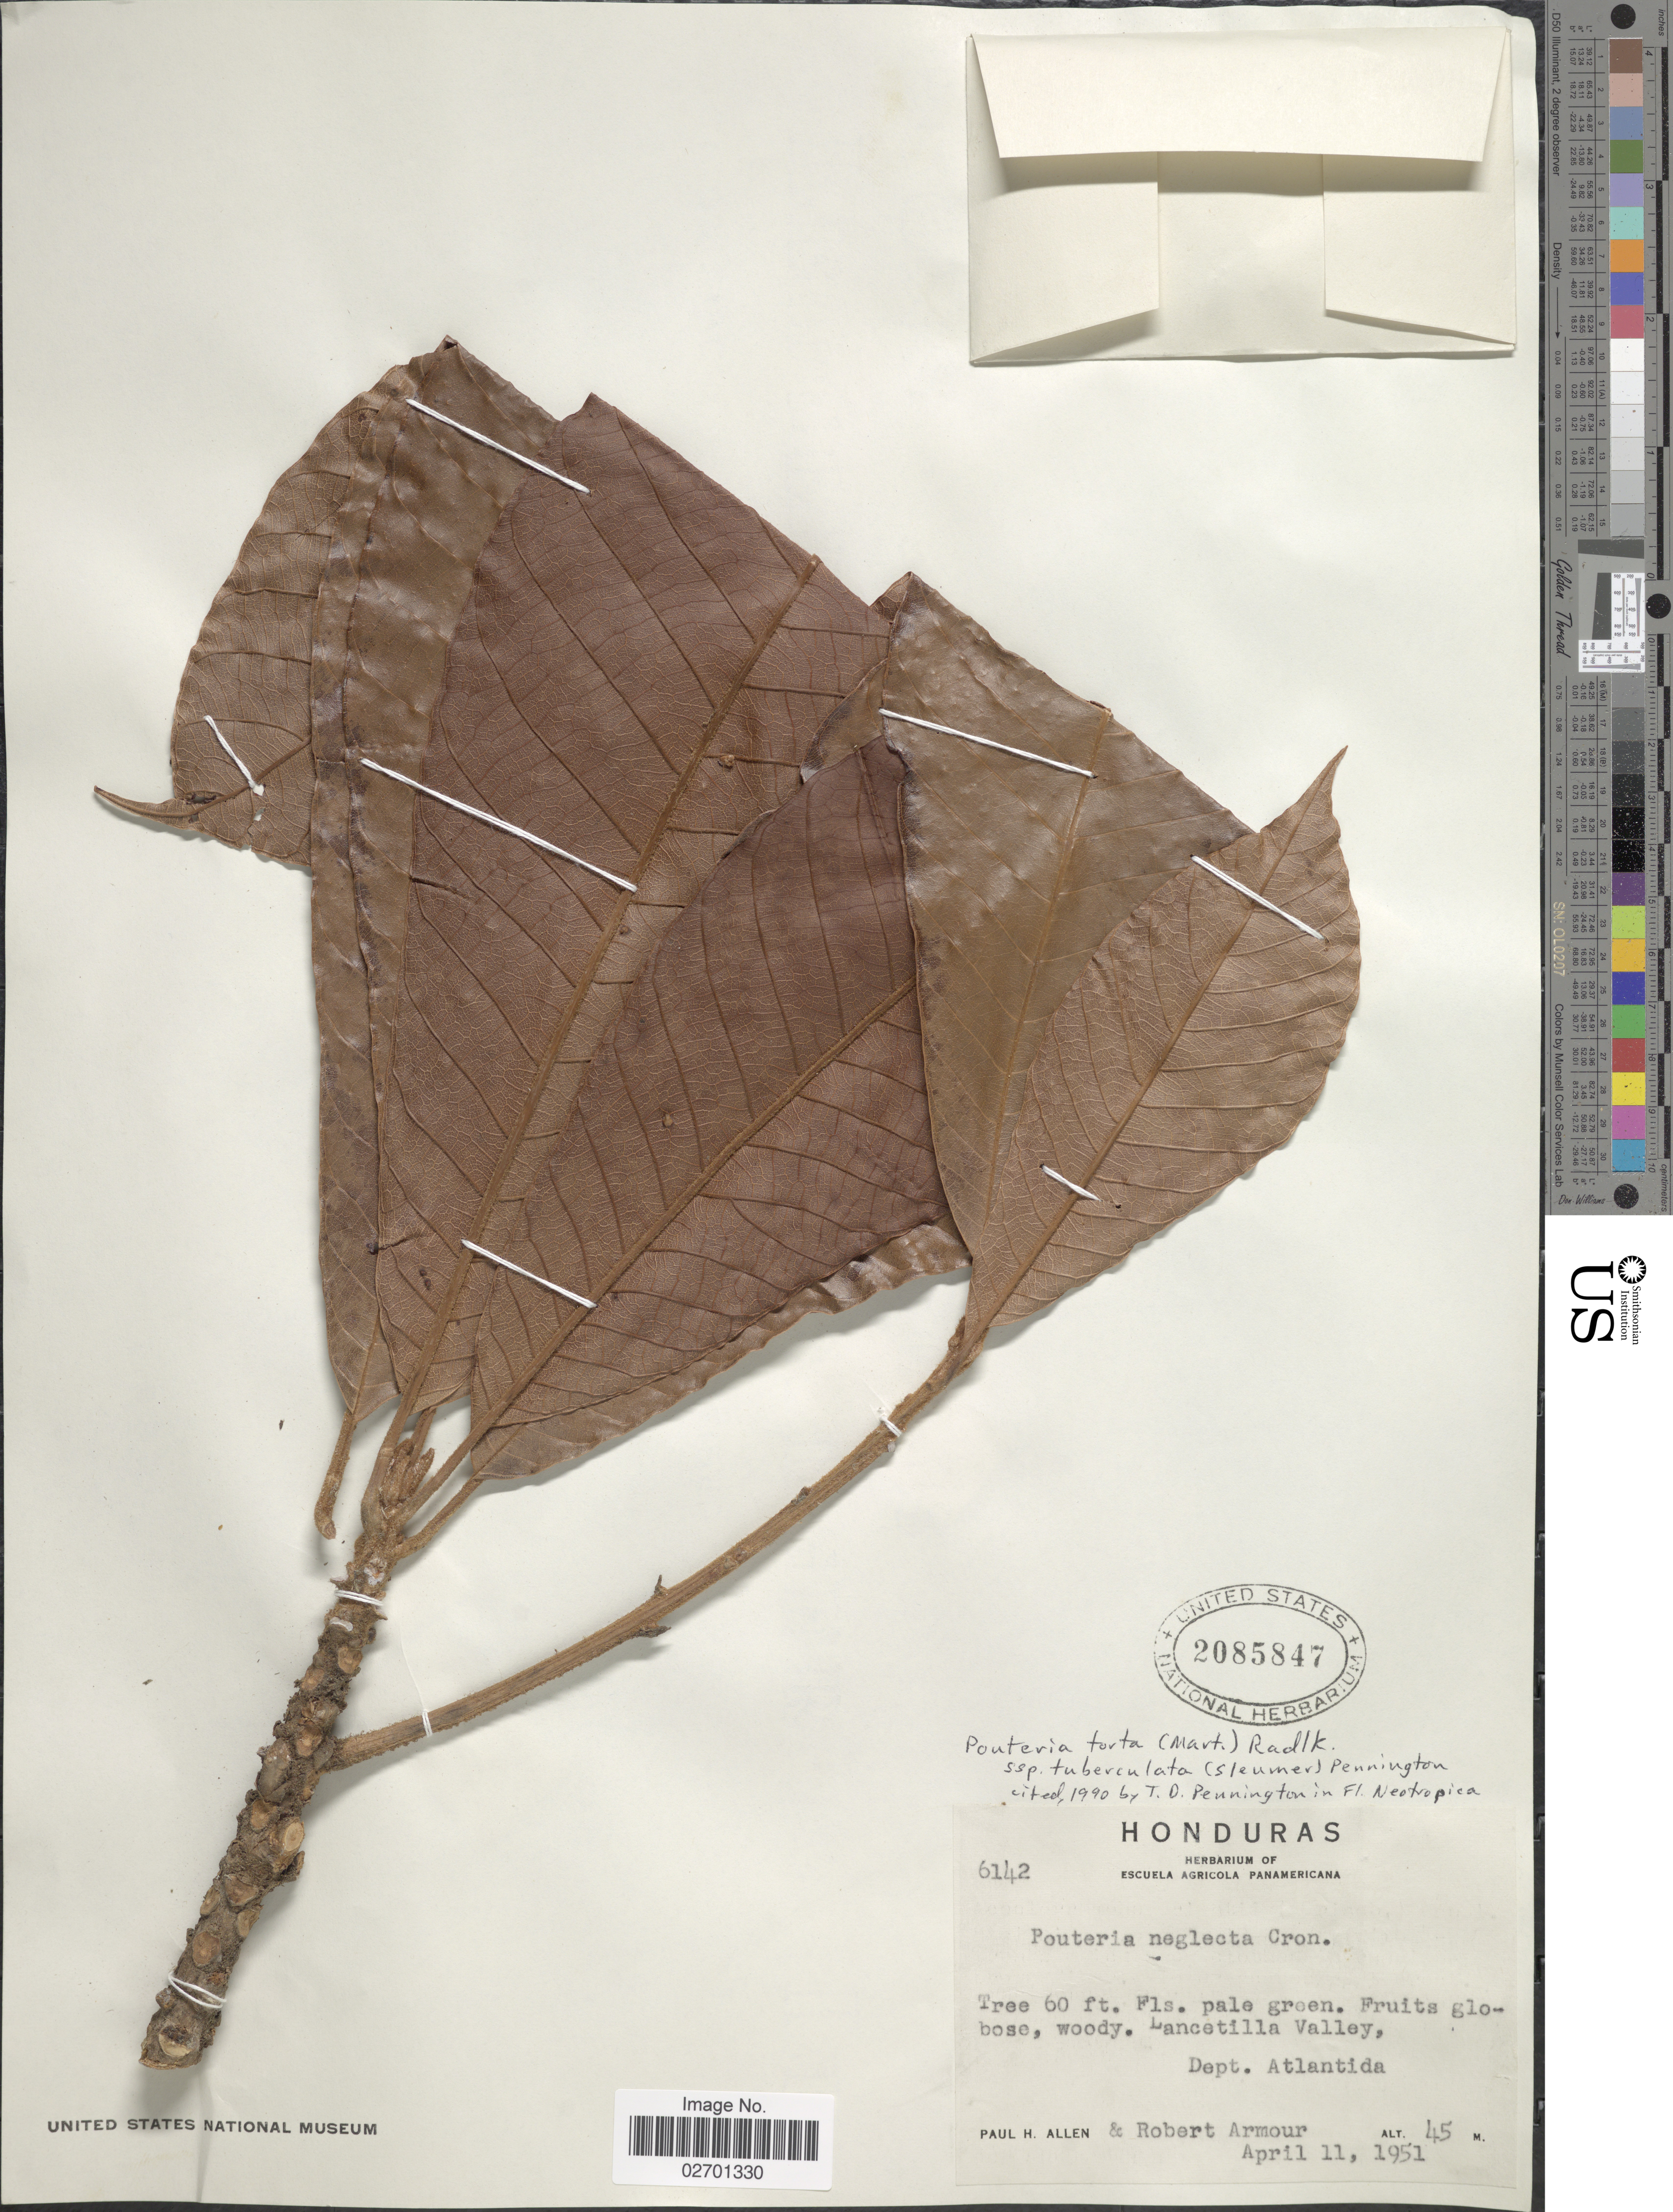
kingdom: Plantae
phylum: Tracheophyta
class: Magnoliopsida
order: Ericales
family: Sapotaceae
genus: Pouteria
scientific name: Pouteria torta subsp. tuberculata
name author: (Sleumer) T.D. Penn.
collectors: P. H. Allen & R. Armour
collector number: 6142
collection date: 1951-04-11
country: Honduras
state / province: Atlántida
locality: Lancetilla Valley.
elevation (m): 45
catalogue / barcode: US 2085847